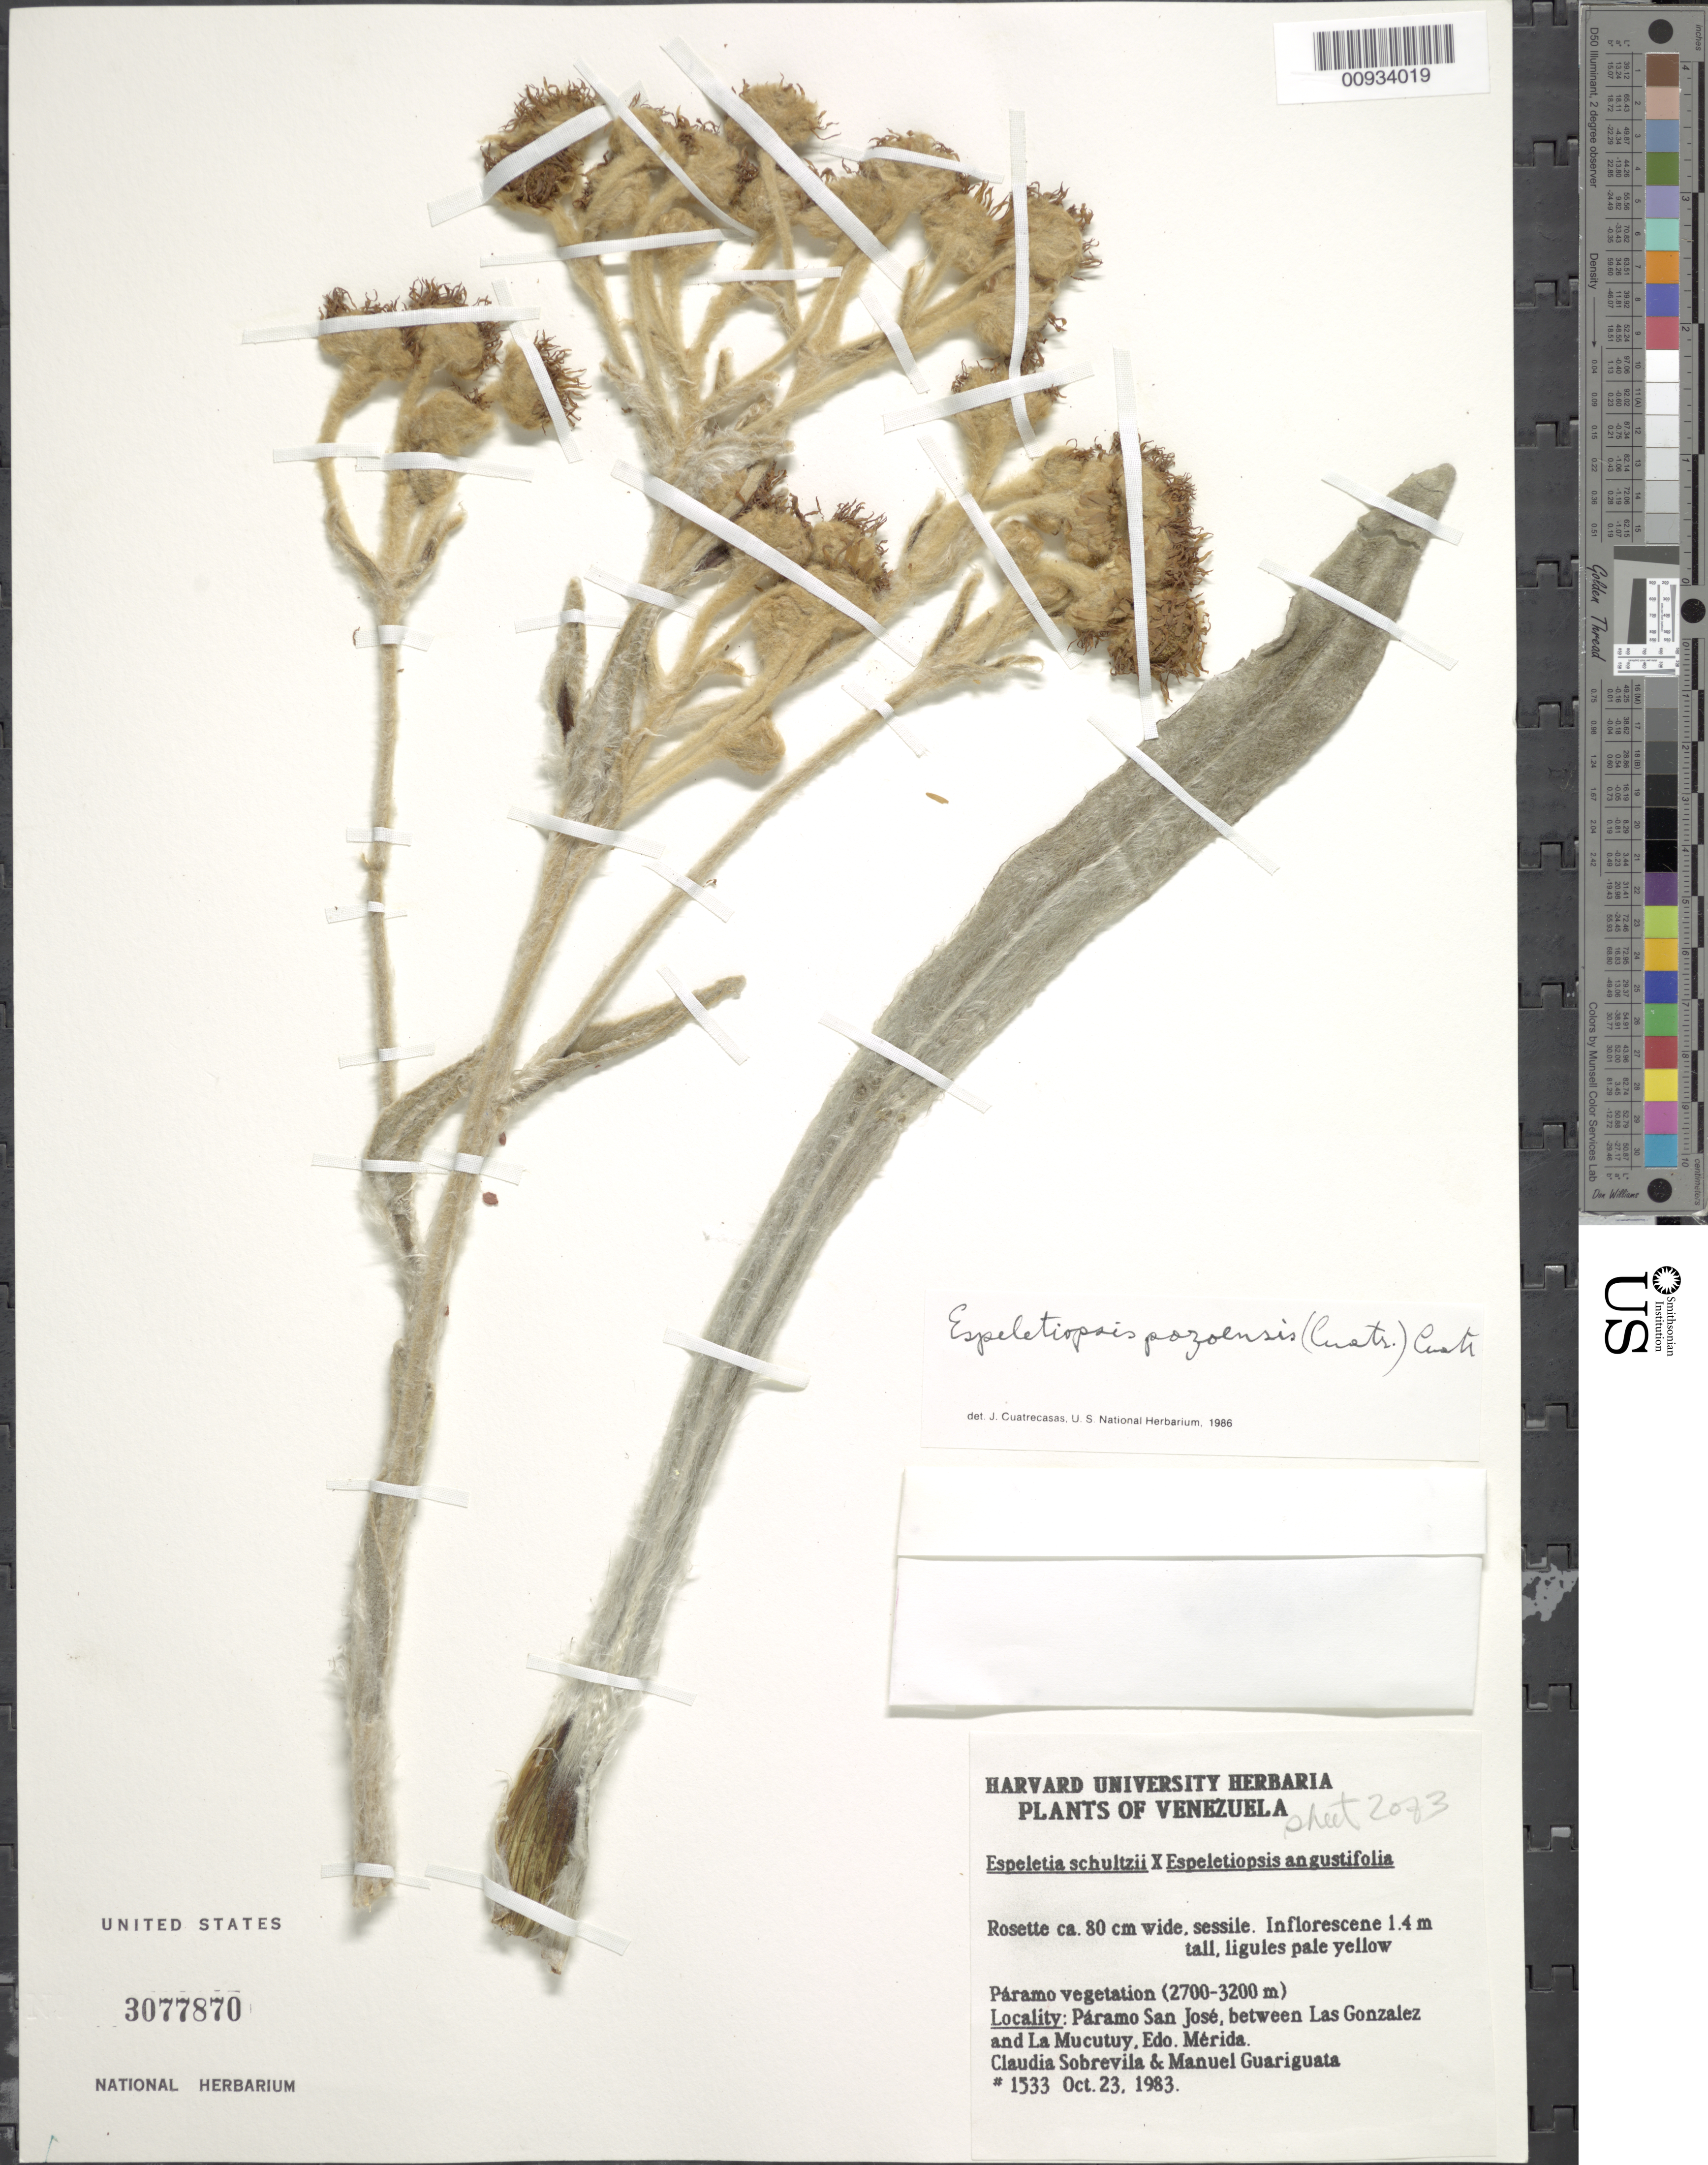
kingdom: Plantae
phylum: Tracheophyta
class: Magnoliopsida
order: Asterales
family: Asteraceae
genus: Espeletiopsis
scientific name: Espeletiopsis pozoensis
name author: (Cuatrec.) Cuatrec.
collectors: C. Sobrevila & M. Guariguata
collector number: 1533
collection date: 1983-10-23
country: Venezuela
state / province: Mérida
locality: Paramo San Jose, between Las Gonzalez and La Mucutuy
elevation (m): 2700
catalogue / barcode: US 3077870